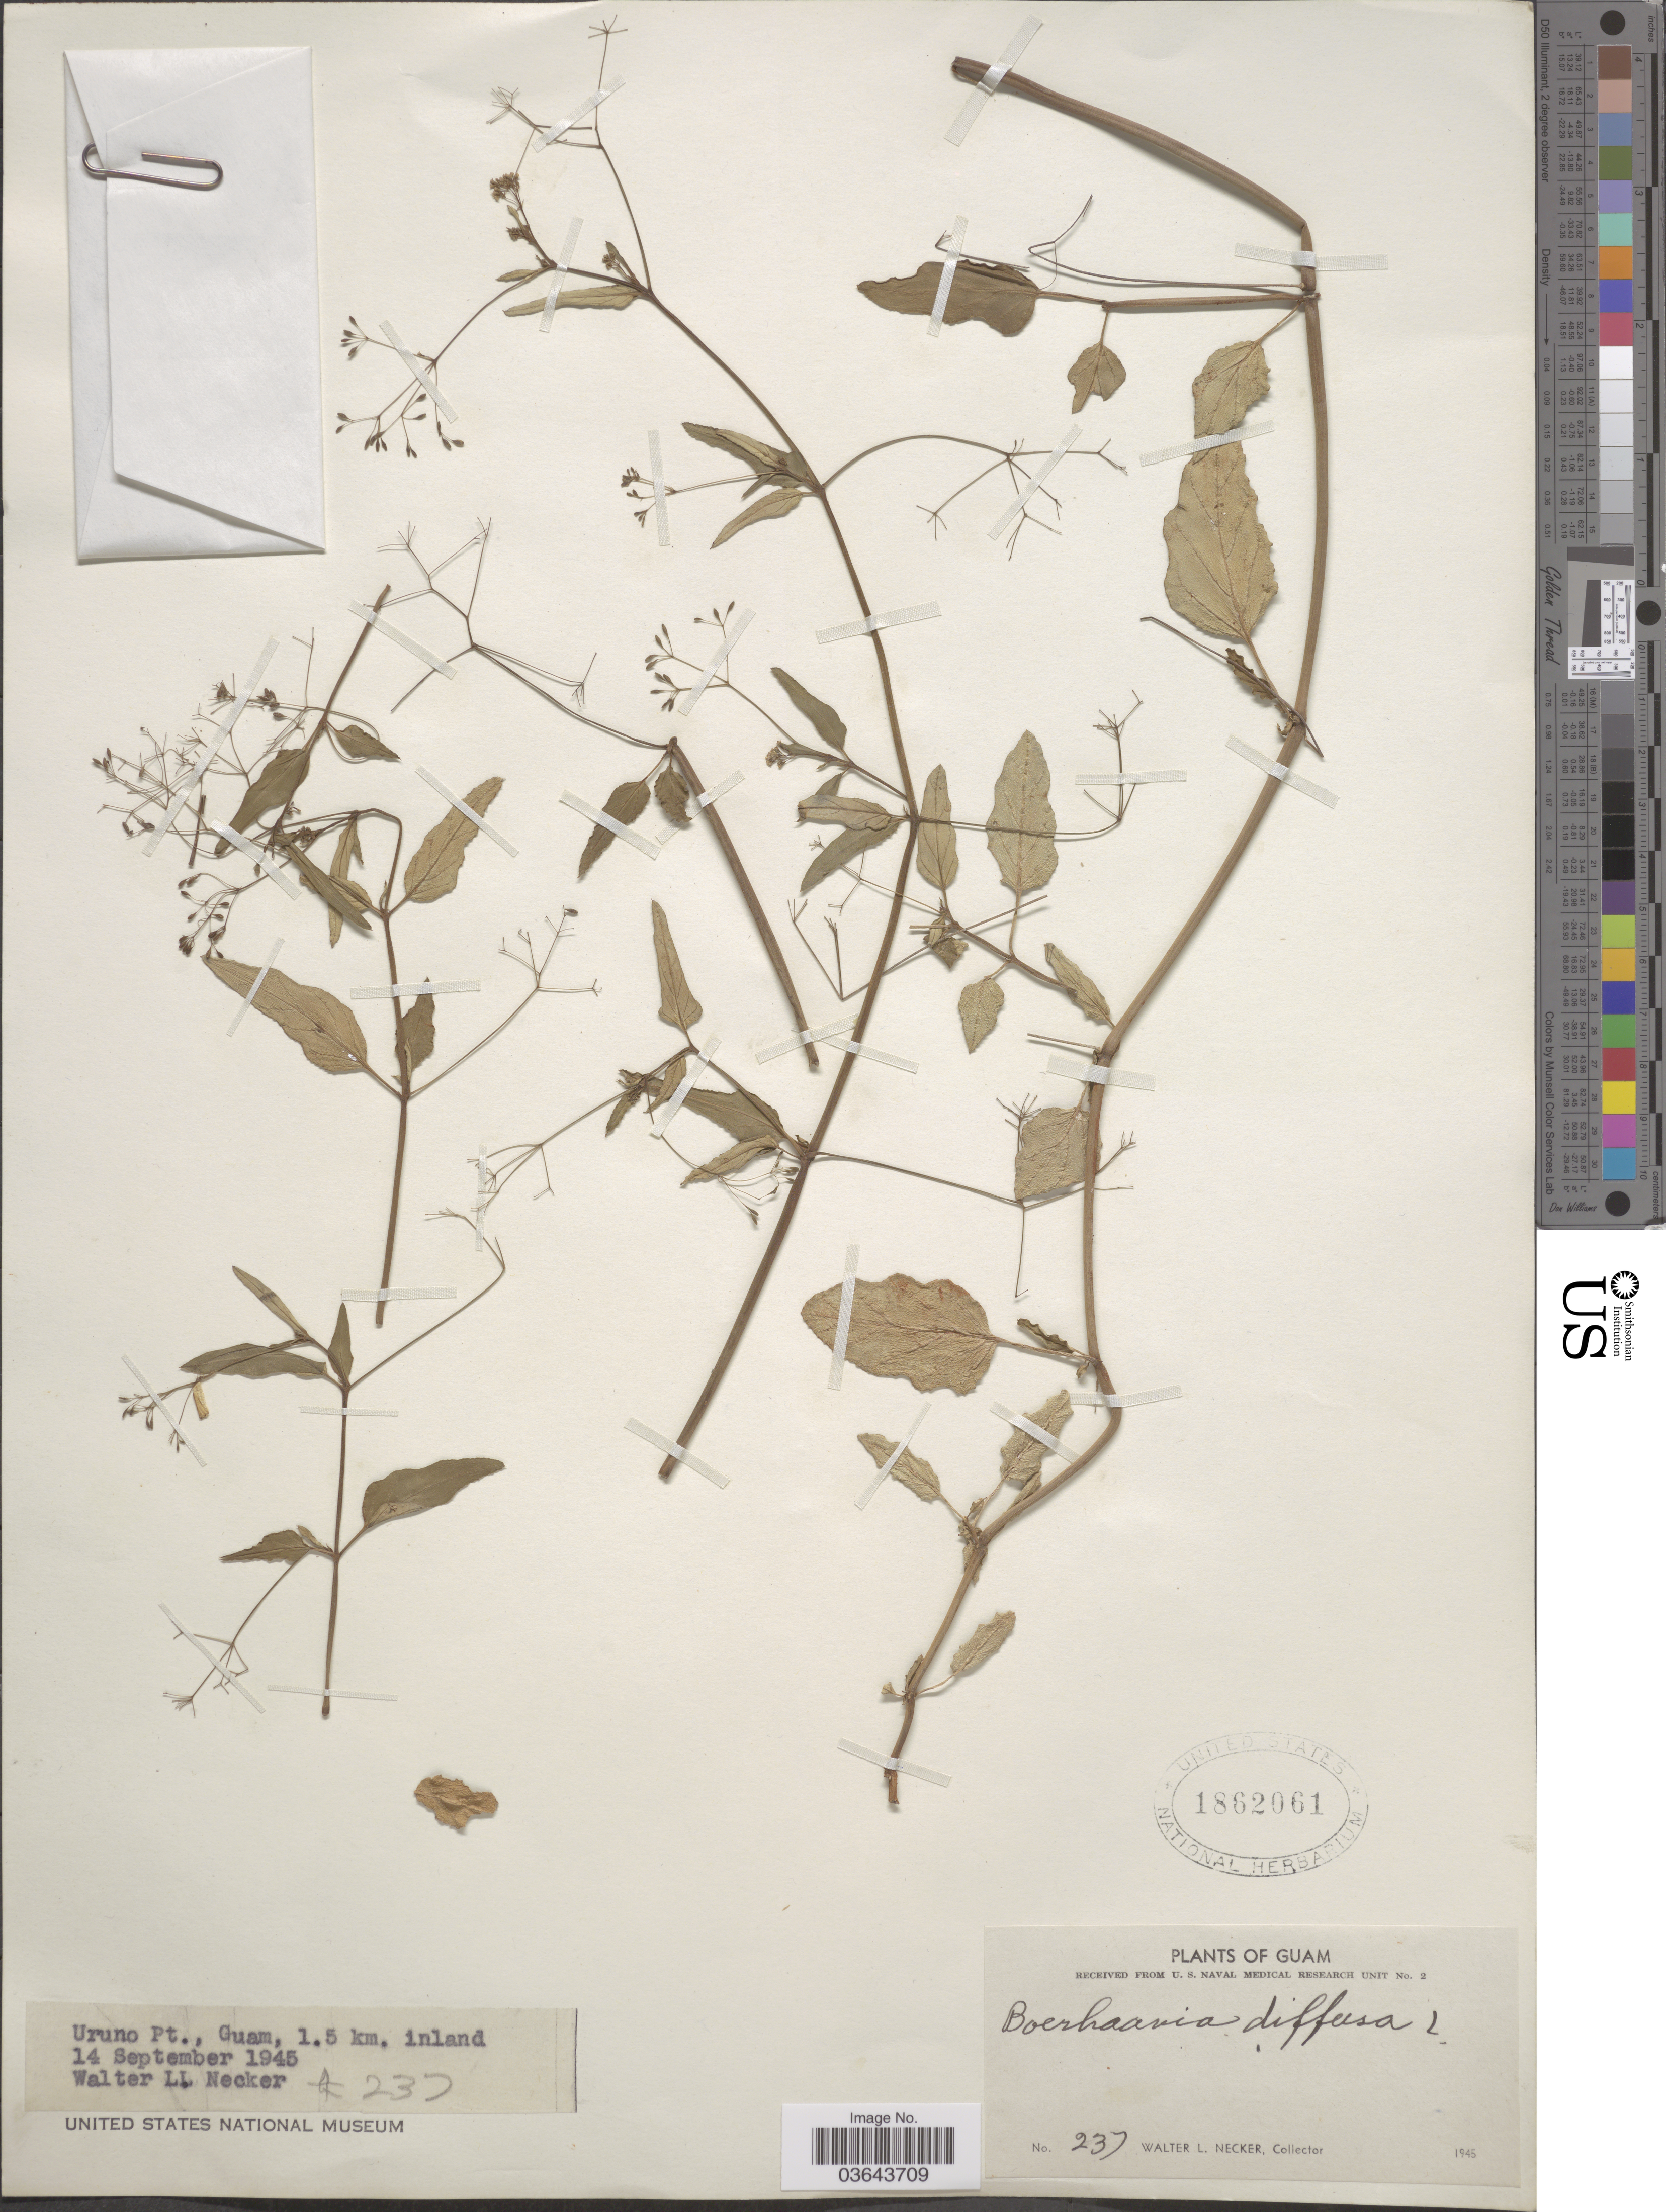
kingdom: Plantae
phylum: Tracheophyta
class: Magnoliopsida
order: Caryophyllales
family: Nyctaginaceae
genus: Boerhavia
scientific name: Boerhavia diffusa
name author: L.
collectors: W. L. Necker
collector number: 237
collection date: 1945-09-14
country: Guam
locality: Uruno Pt. 1.5 km. inland.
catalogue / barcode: US 1862061